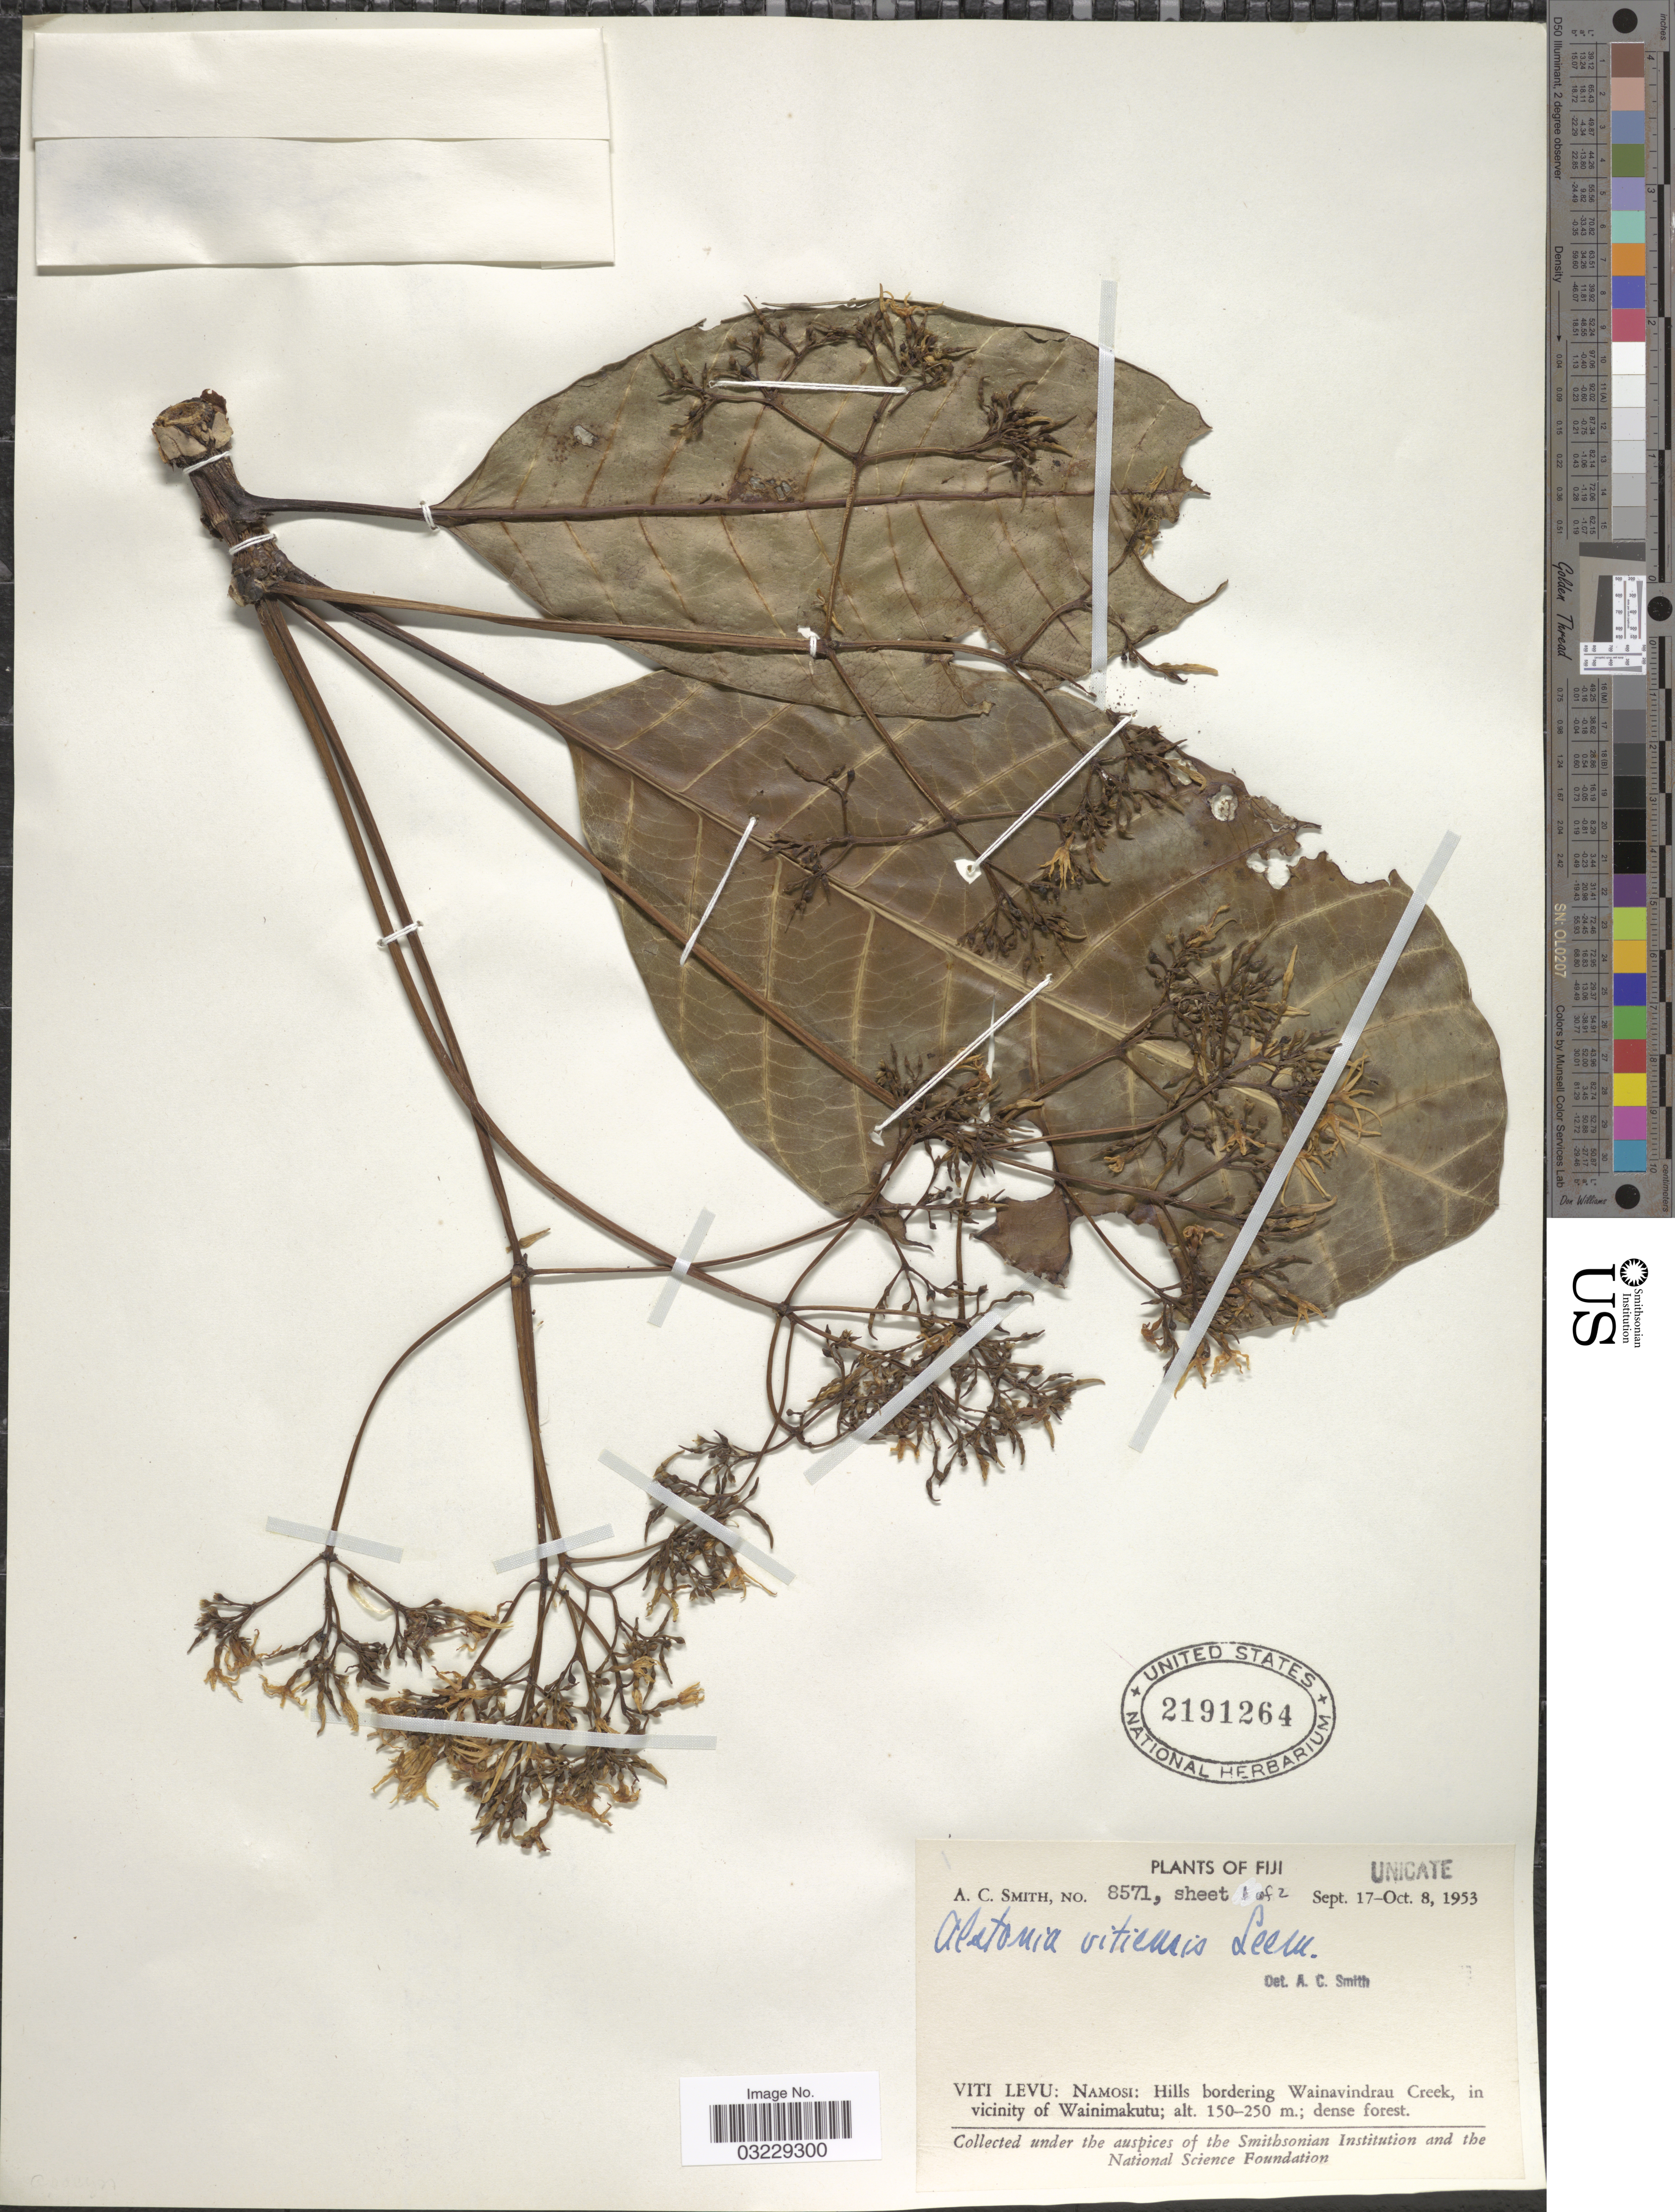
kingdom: Plantae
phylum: Tracheophyta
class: Magnoliopsida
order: Gentianales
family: Apocynaceae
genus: Alstonia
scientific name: Alstonia costata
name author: (G. Forst.) R. Br.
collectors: A. C. Smith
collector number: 8571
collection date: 1953-09-17/1953-10-08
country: Fiji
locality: Viti Levu: Namosi: Hills bordering Wainavindrau Creek, in vicinity of Wainimakutu.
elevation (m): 150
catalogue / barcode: US 2191264